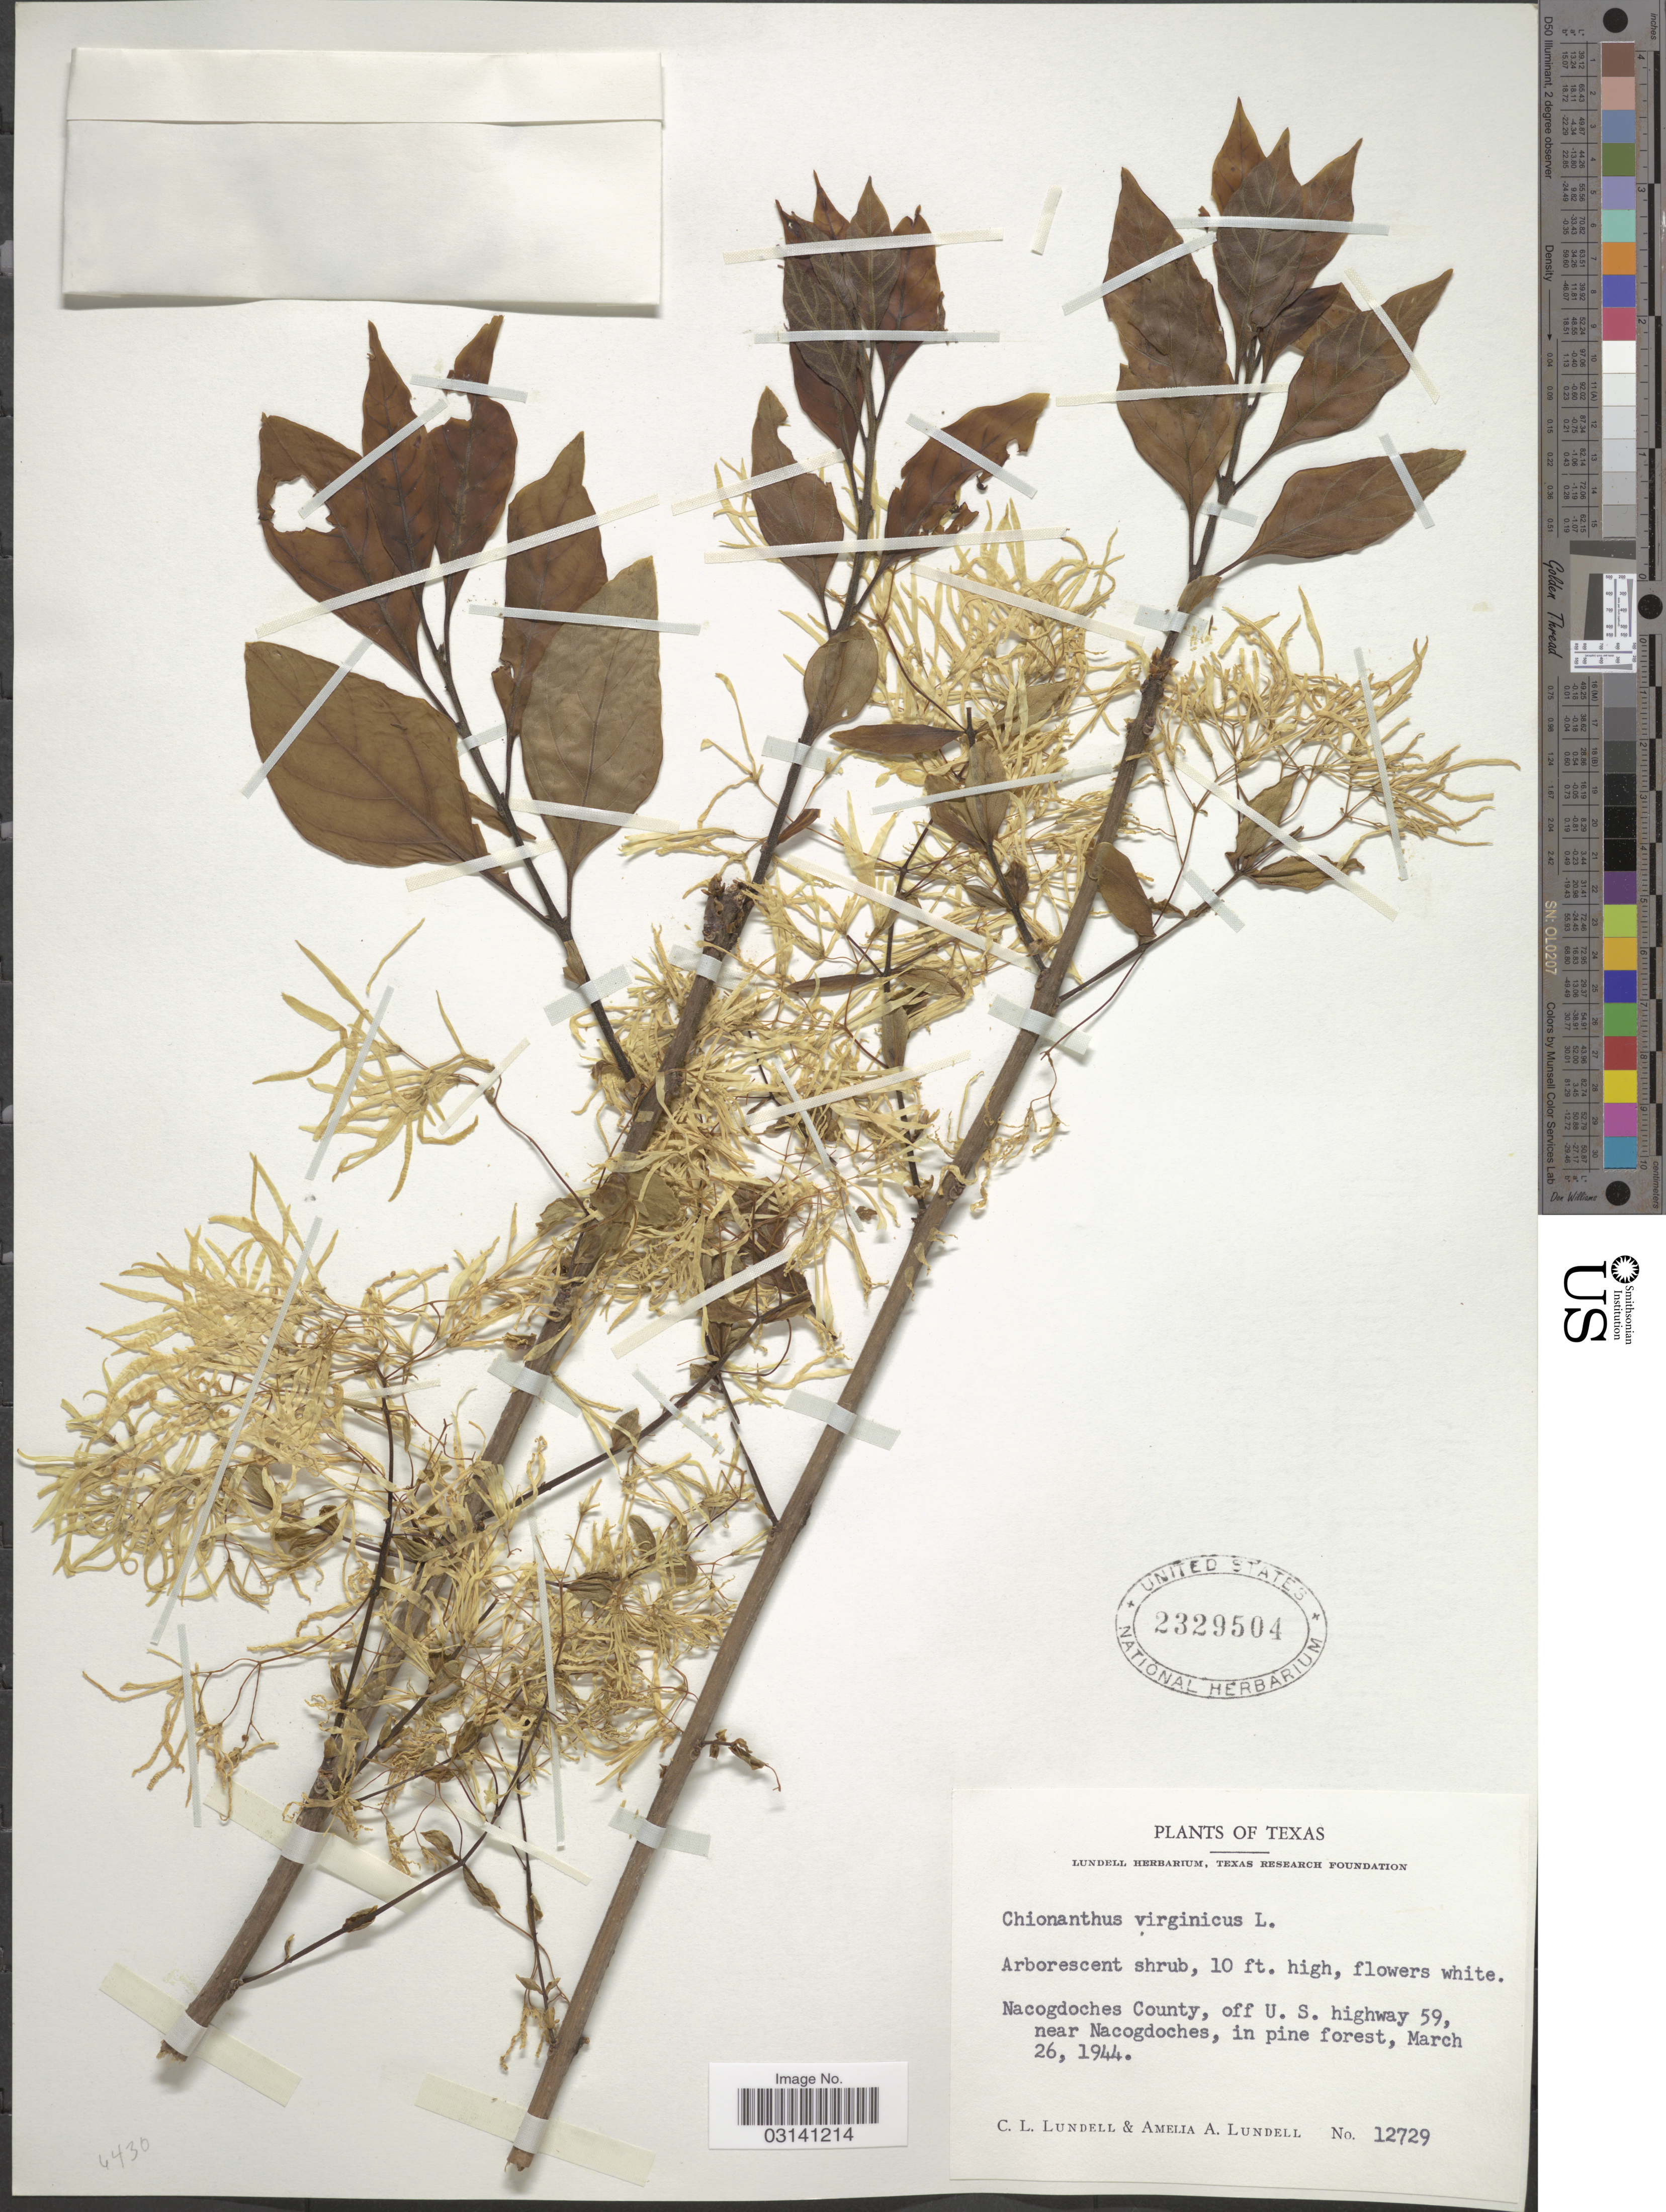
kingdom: Plantae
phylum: Tracheophyta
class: Magnoliopsida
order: Lamiales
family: Oleaceae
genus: Chionanthus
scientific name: Chionanthus virginicus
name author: L.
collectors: C. L. Lundell & A. A. Lundell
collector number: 12729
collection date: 1944-03-26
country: United States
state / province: Texas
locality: Nacogdoches County, off U.S. highway 59, near Nacogdoches, in pine forest.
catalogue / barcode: US 2329504